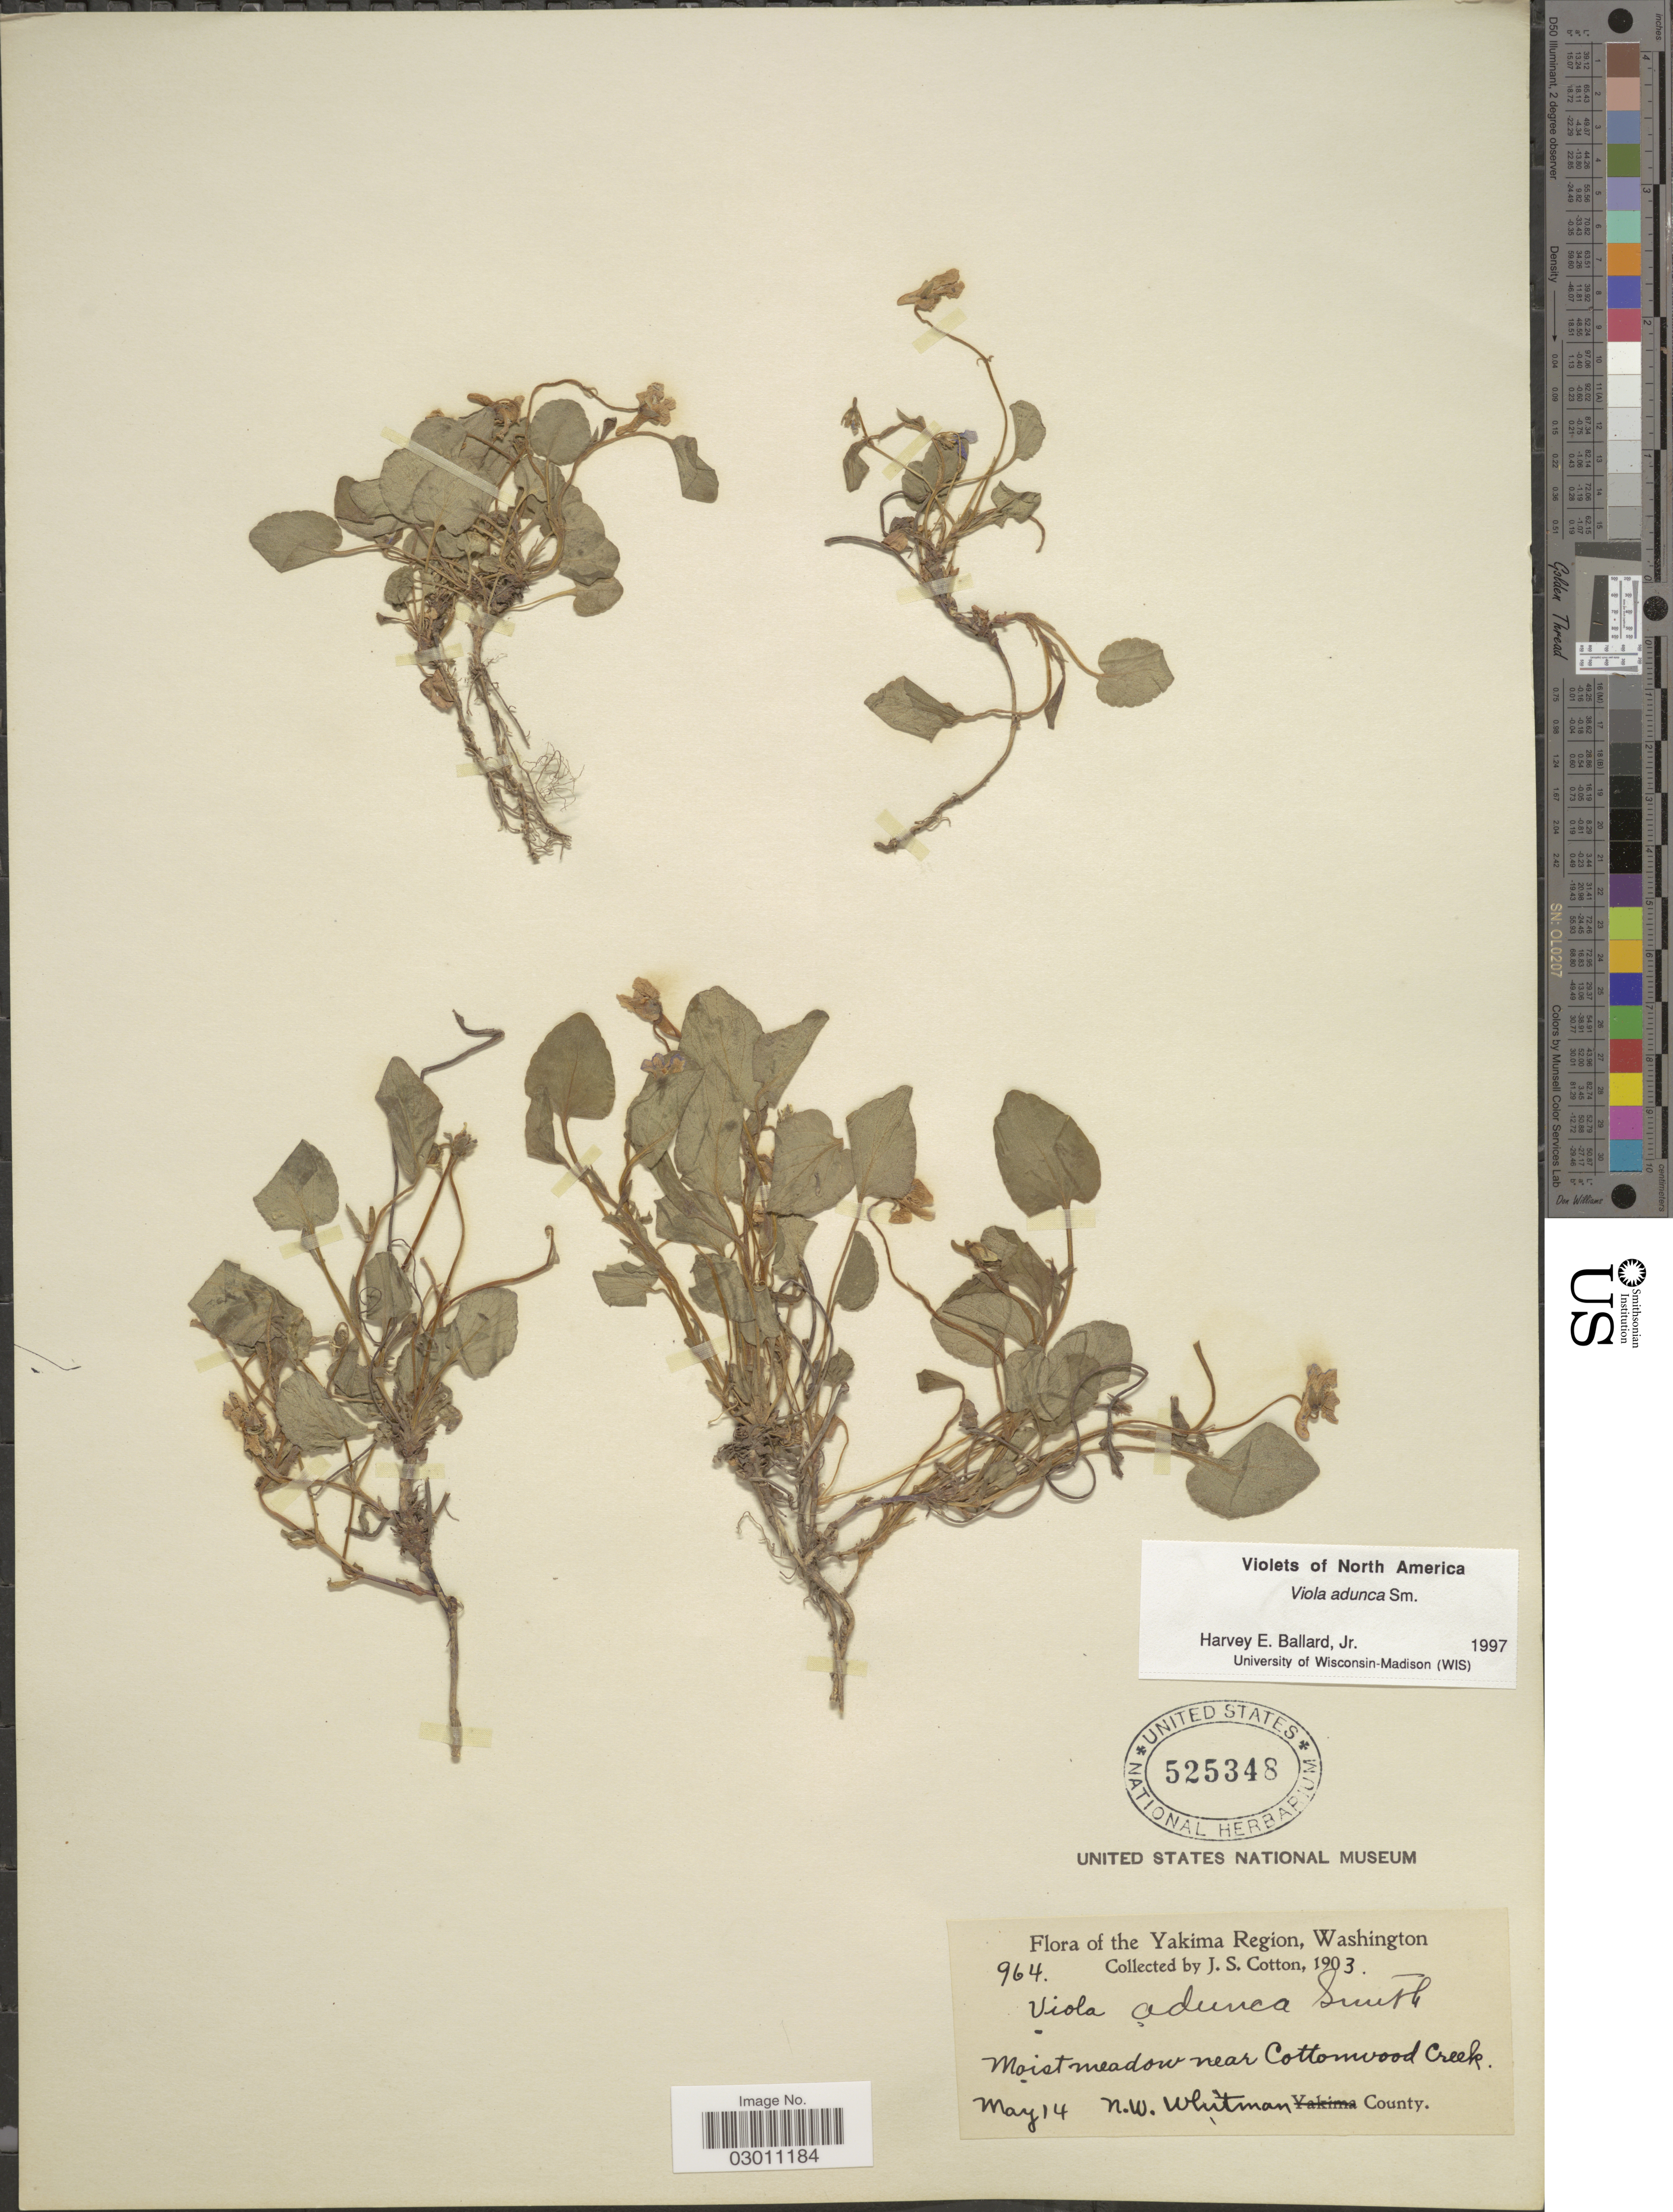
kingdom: Plantae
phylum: Tracheophyta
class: Magnoliopsida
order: Malpighiales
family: Violaceae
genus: Viola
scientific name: Viola adunca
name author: Sm.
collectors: J. S. Cotton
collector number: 964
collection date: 1903-05-14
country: United States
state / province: Washington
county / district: Whitman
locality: Yakima Region. Near Cottonwood Creek. N.W. Whitman County.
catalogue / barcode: US 525348